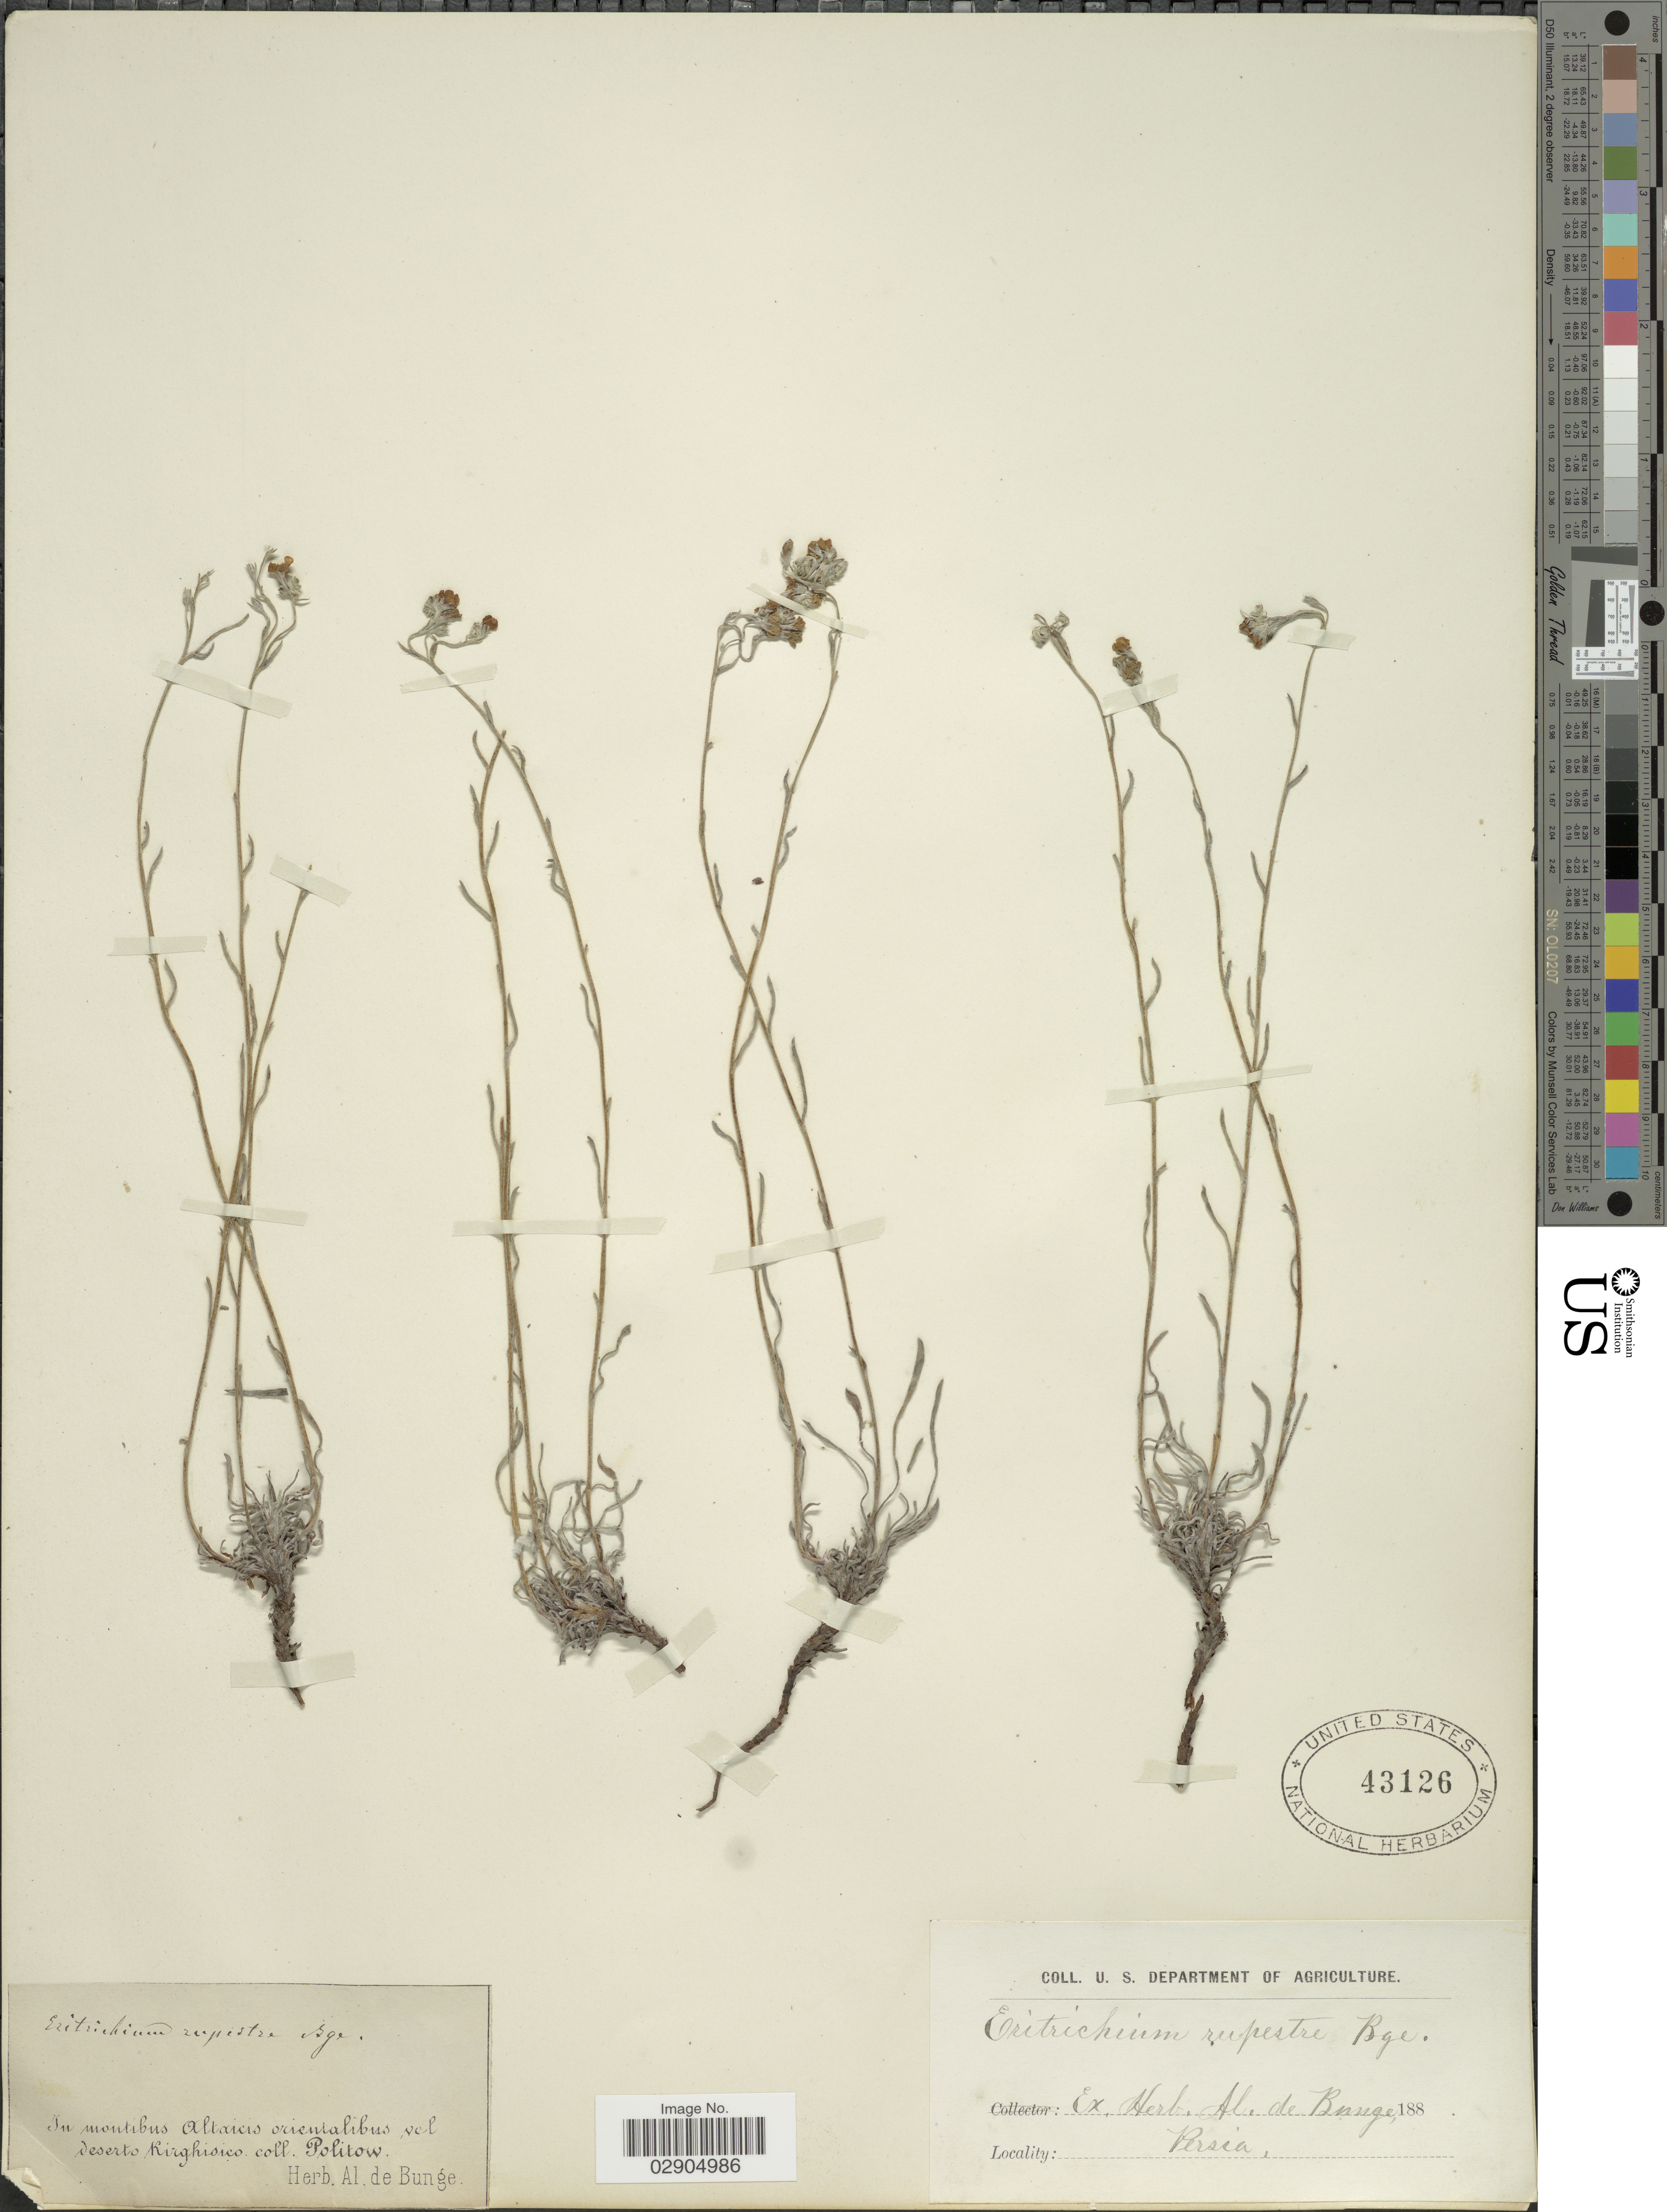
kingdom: Plantae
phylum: Tracheophyta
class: Magnoliopsida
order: Boraginales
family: Boraginaceae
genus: Eritrichium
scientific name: Eritrichium rupestre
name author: (Pall. ex Georgi) Bunge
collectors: -. Politow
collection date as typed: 188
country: Iran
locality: In montibus Altaicis orientalibus del [interpreted] deserto Kirghisico.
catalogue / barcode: US 43126